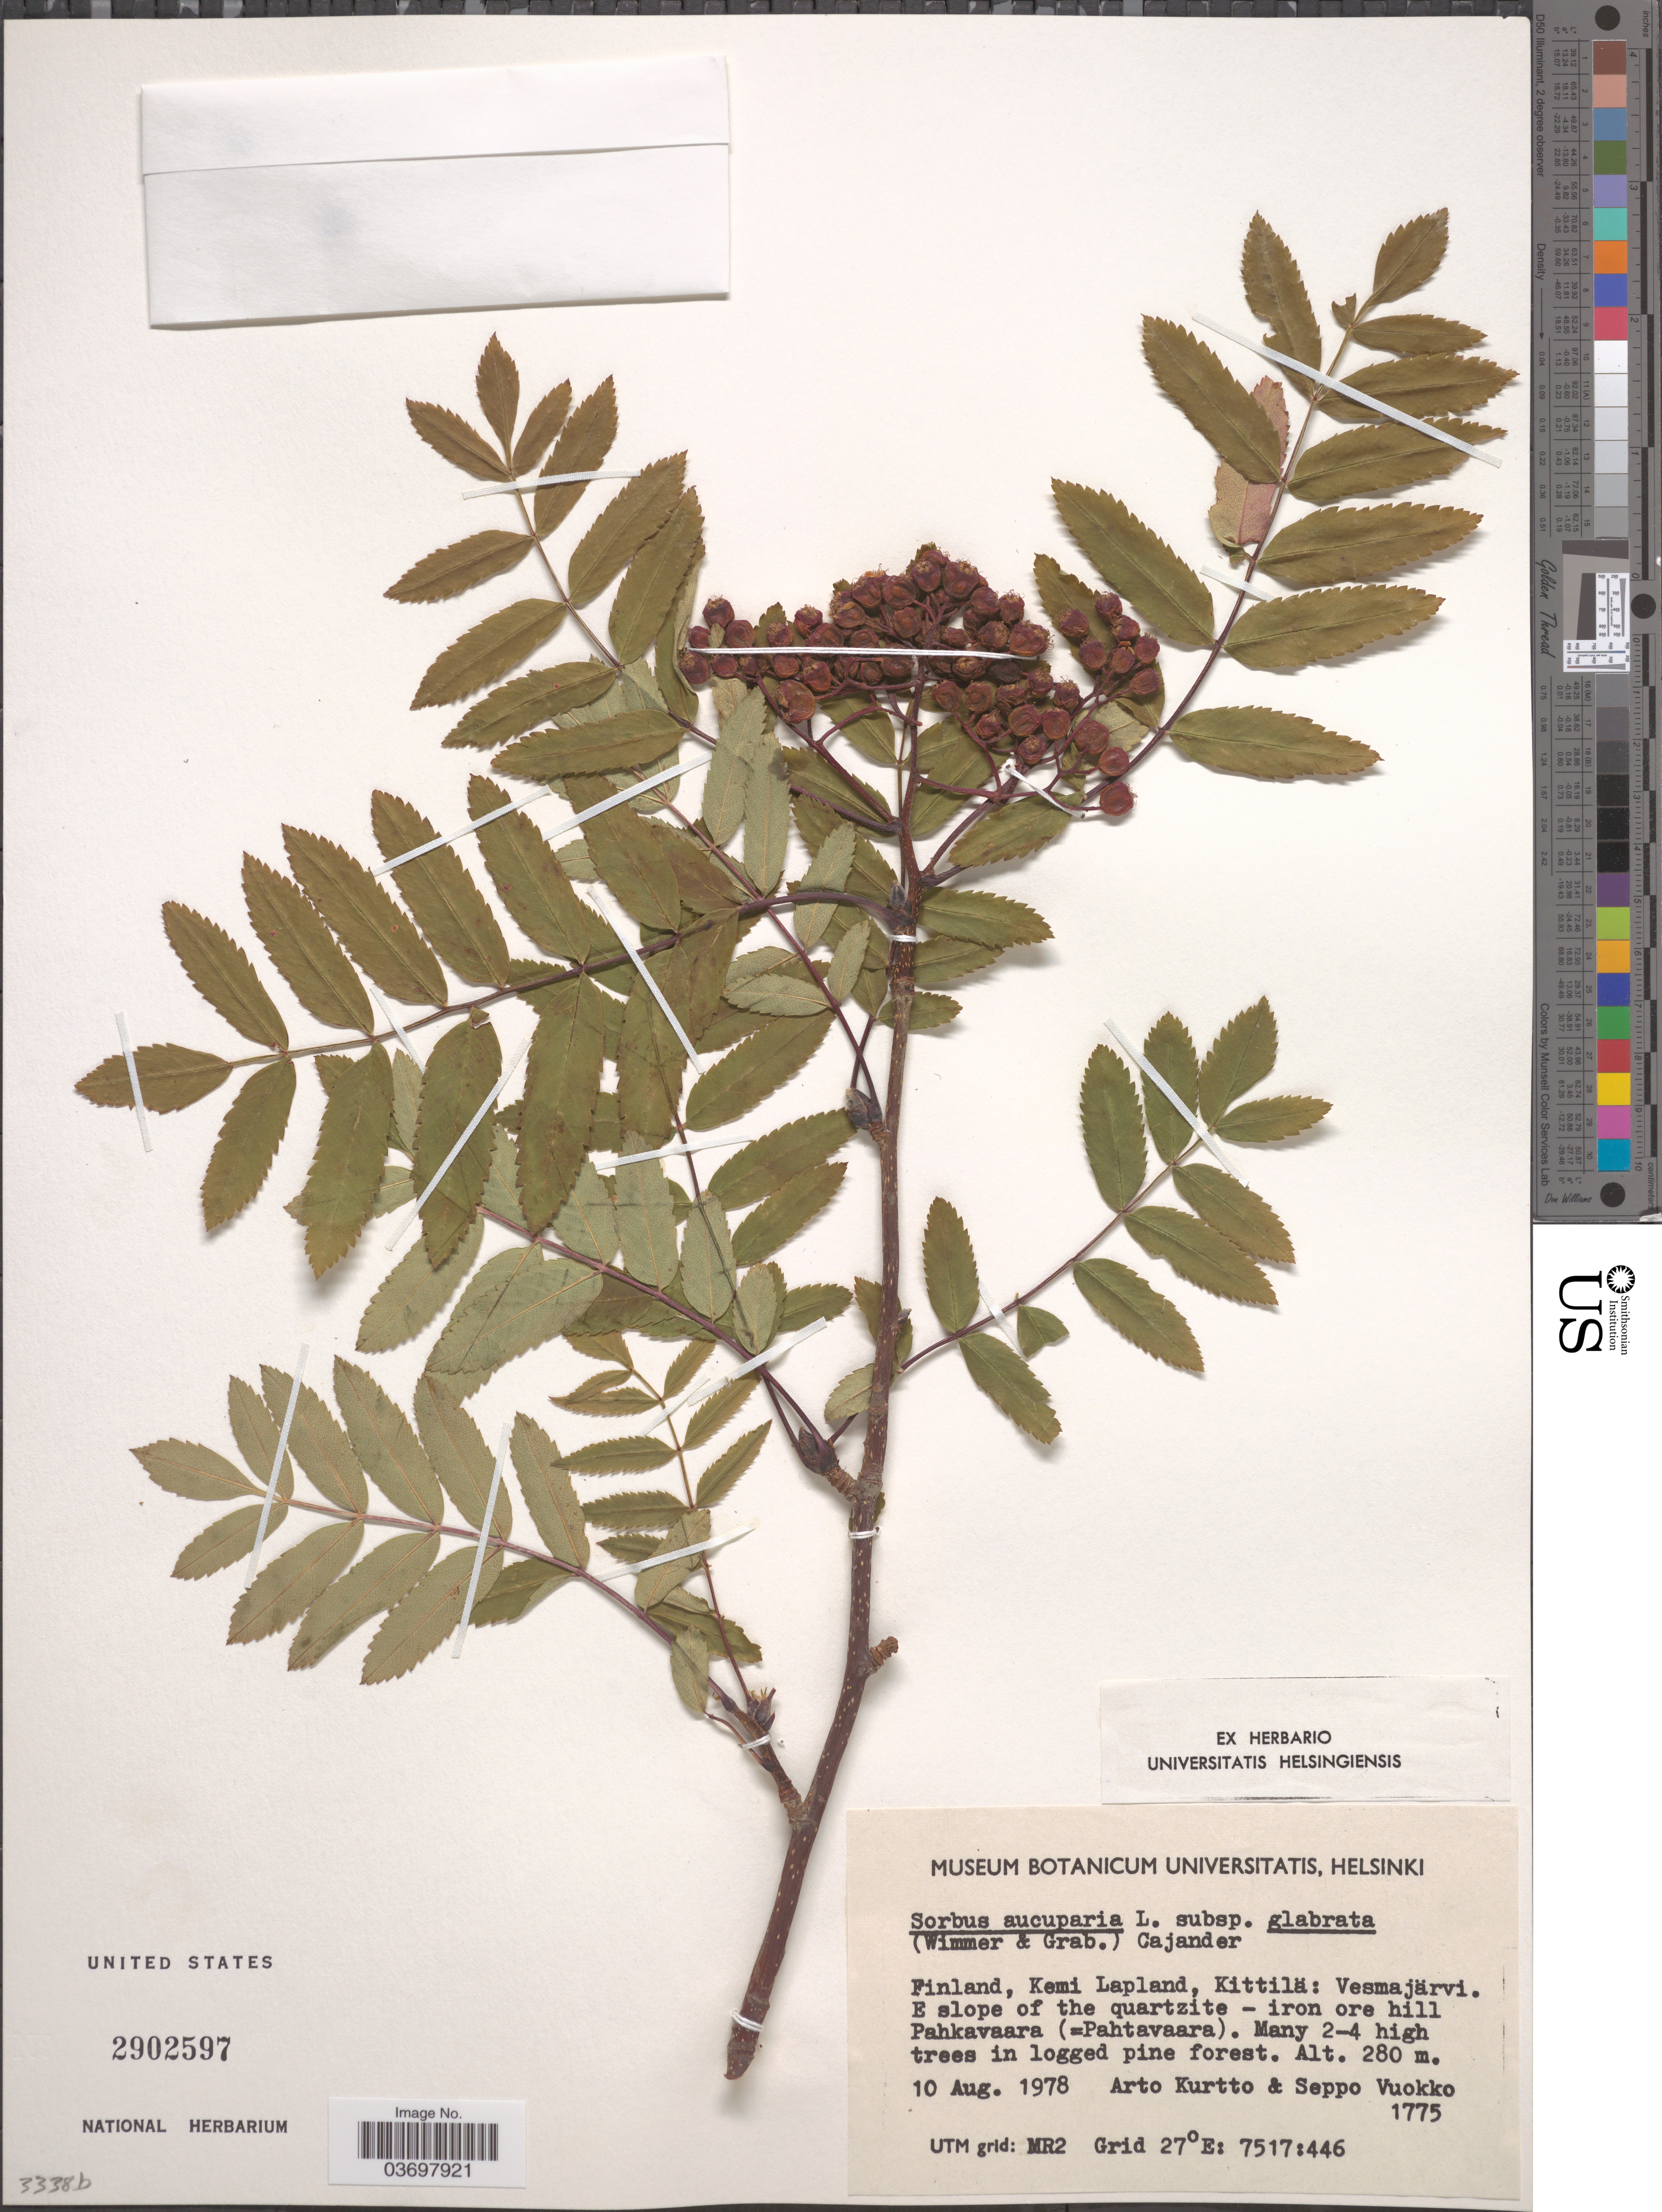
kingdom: Plantae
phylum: Tracheophyta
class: Magnoliopsida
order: Rosales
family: Rosaceae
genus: Sorbus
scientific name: Sorbus aucuparia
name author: L.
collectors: A. Kurtto & S. Vuokko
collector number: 1775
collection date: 1978-08-10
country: Finland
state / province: Lappi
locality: Kemi Lapland, Kittilä: Vesmajärvi. E slope of the quartzite - iron ore hill Pahkavaara (= Pahtavaara). UTM grid: MR2 Grid: 7517:446. [unsure placement]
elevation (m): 280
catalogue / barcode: US 2902597